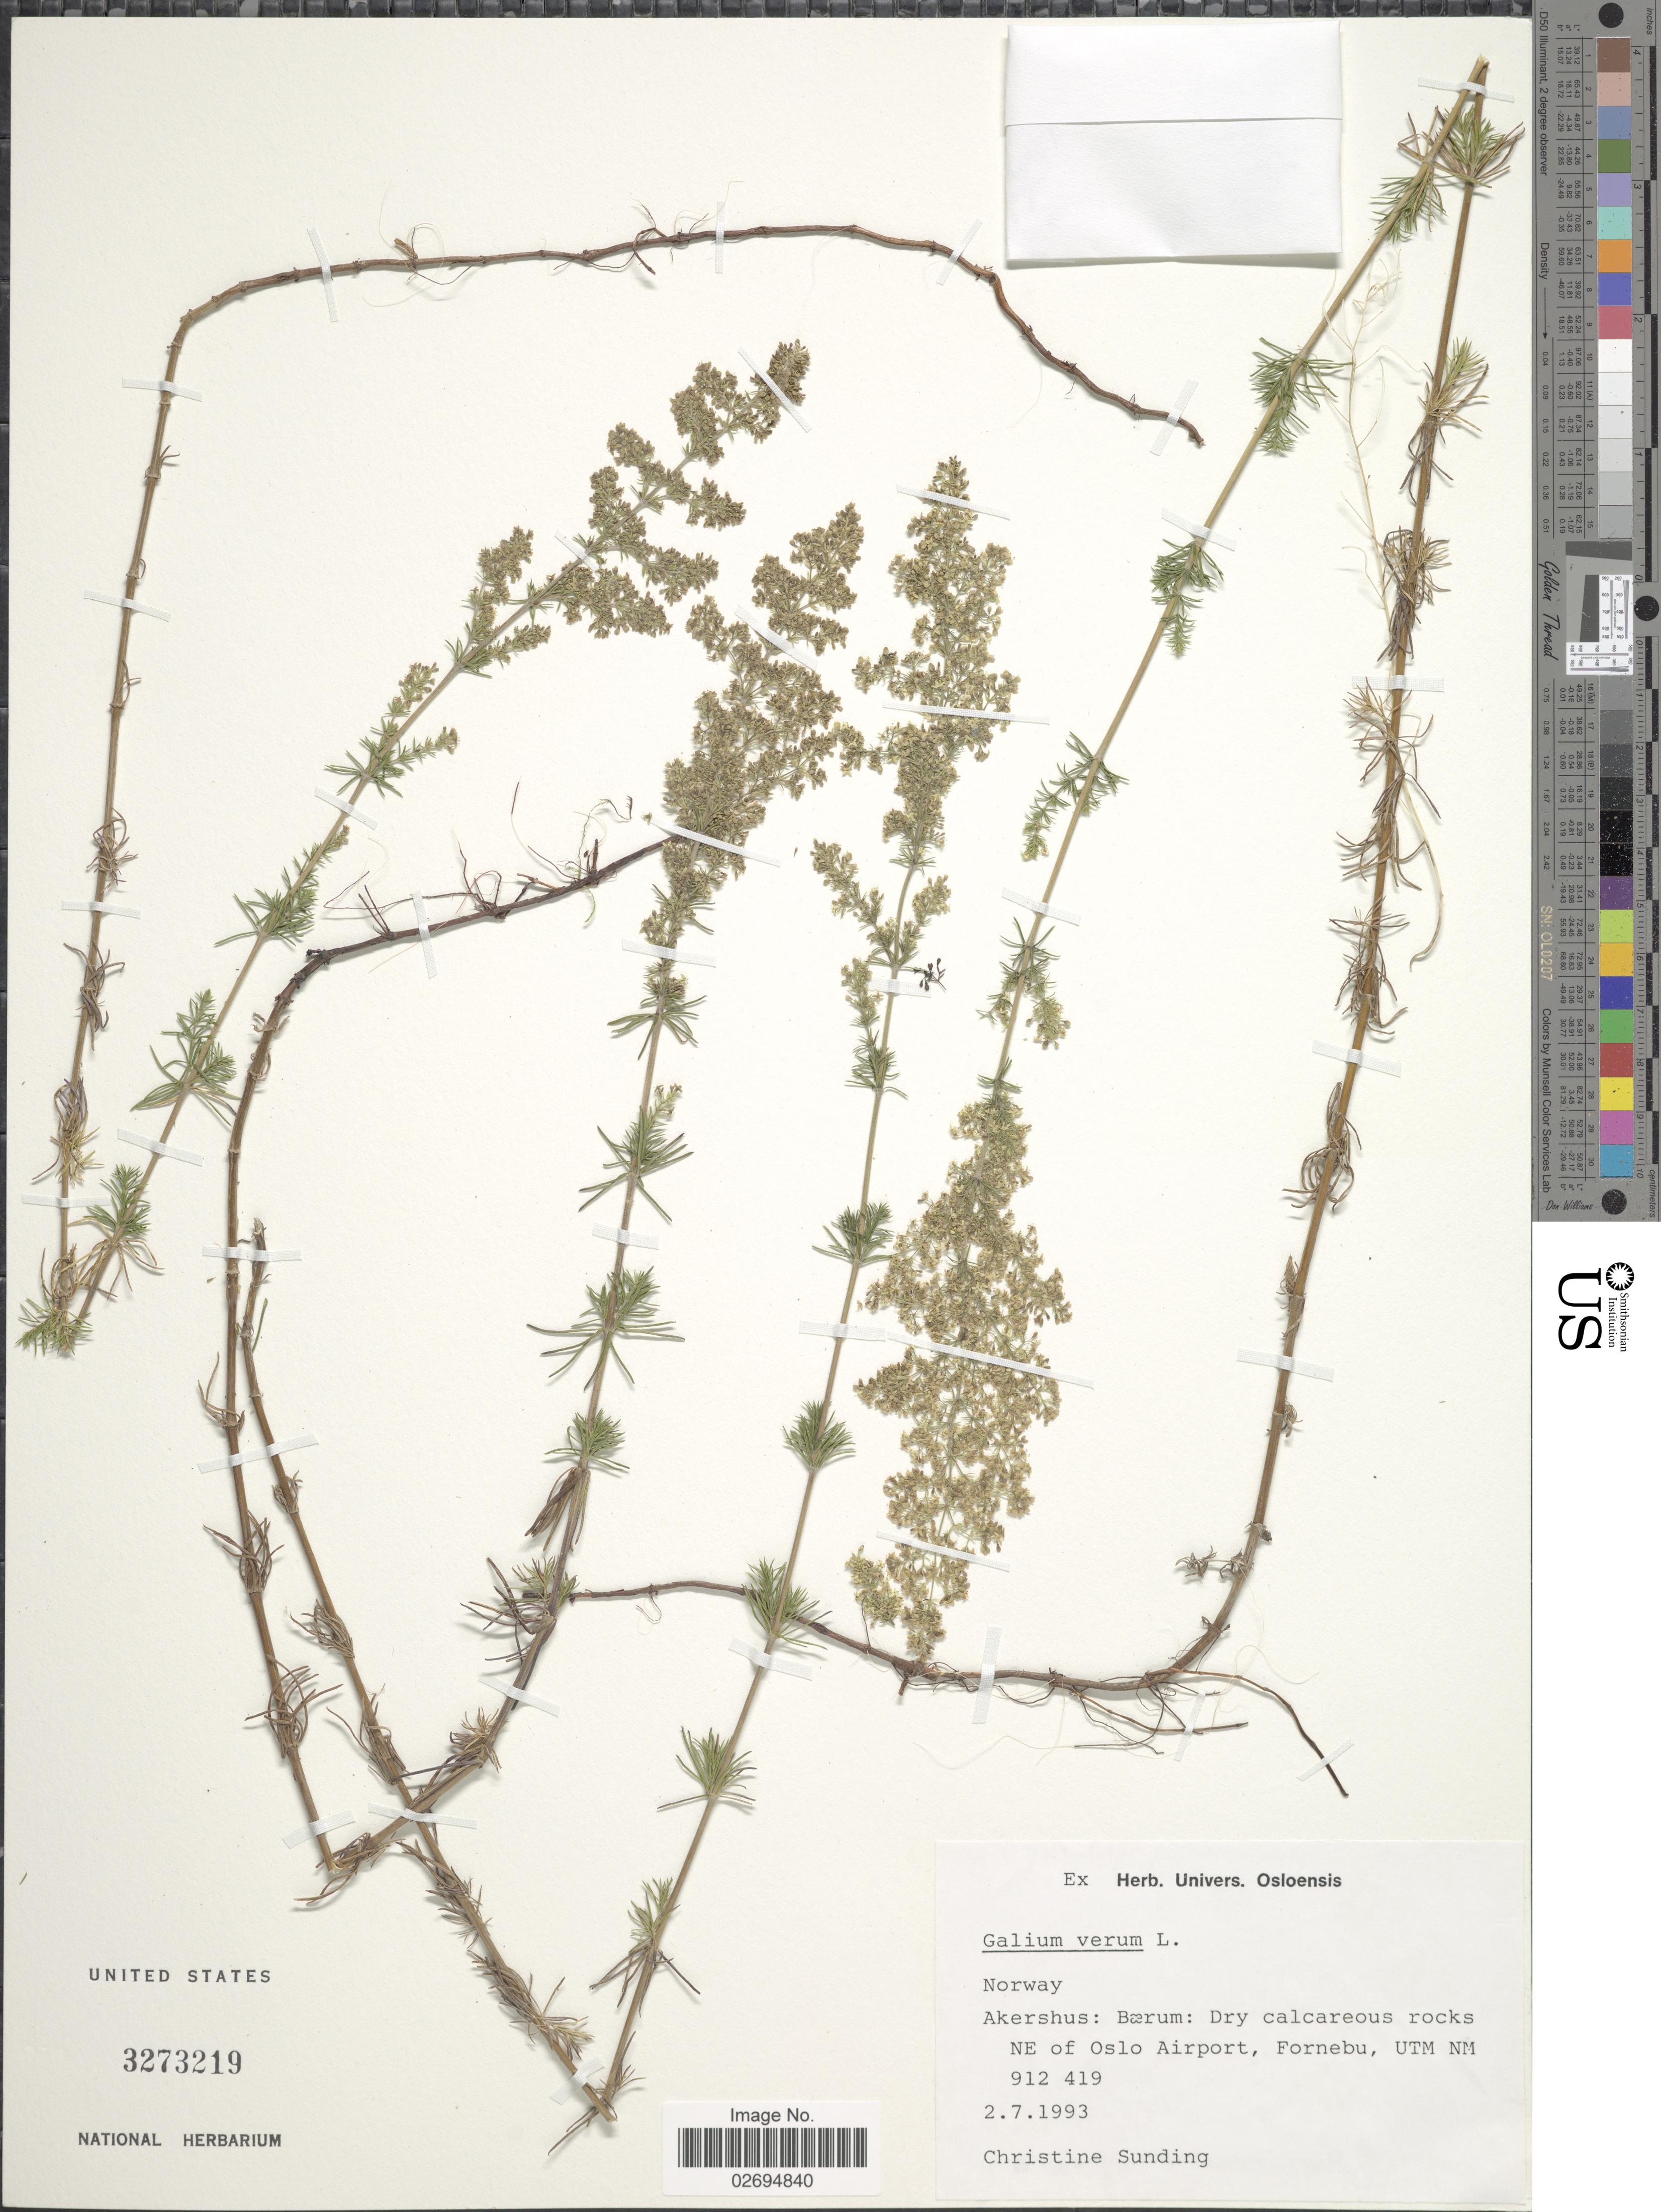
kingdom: Plantae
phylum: Tracheophyta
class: Magnoliopsida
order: Gentianales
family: Rubiaceae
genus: Galium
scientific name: Galium verum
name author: L.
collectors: C. Sunding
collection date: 1993-07-02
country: Norway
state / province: Akershus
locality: Bærum: Dry calcareous rocks NE of Oslo Airport, Fornebu, UTM NM 912 419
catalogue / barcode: US 3273219